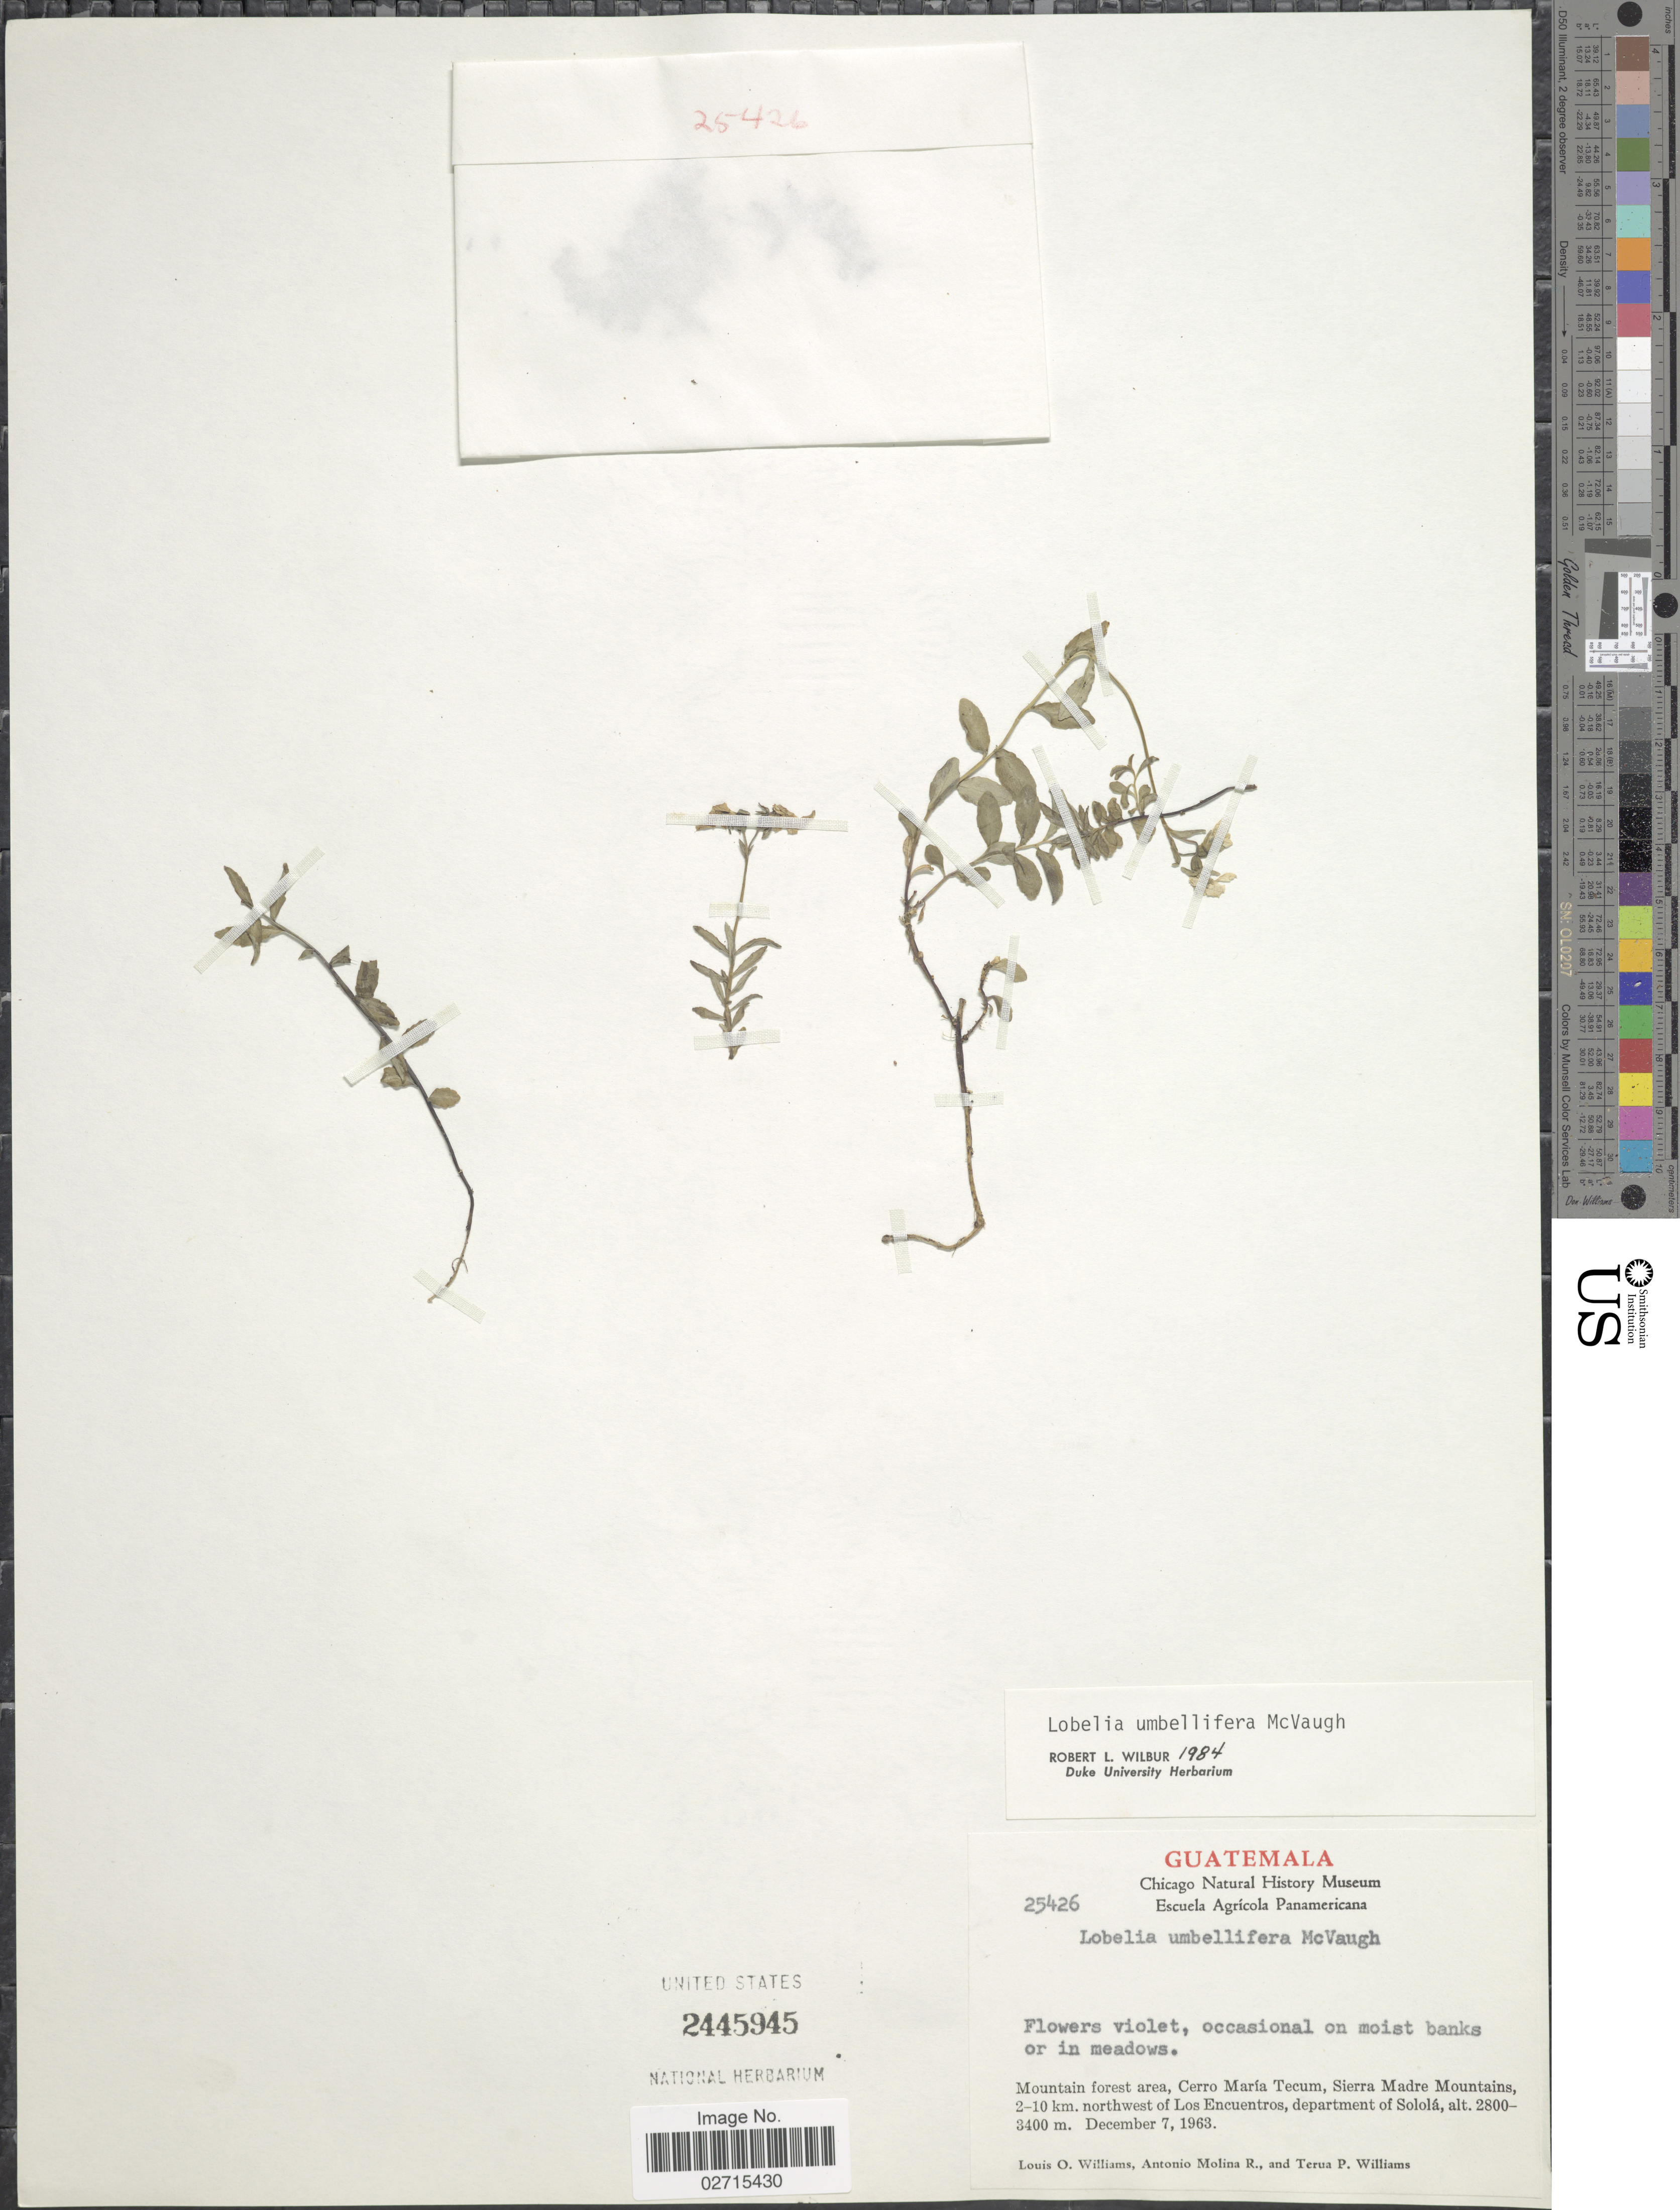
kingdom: Plantae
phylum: Tracheophyta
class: Magnoliopsida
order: Asterales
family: Campanulaceae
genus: Lobelia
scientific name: Lobelia umbellifera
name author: McVaugh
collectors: L. O. Williams, A. Molina R. & T. P. Williams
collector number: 25426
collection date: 1963-12-07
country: Guatemala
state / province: Sololá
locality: Mountain forest area, Cerro María Tecum, Sierra Madre Mountains, 2-10 km northwest of Los Encuentros, department of Sololá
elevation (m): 2800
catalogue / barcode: US 2445945